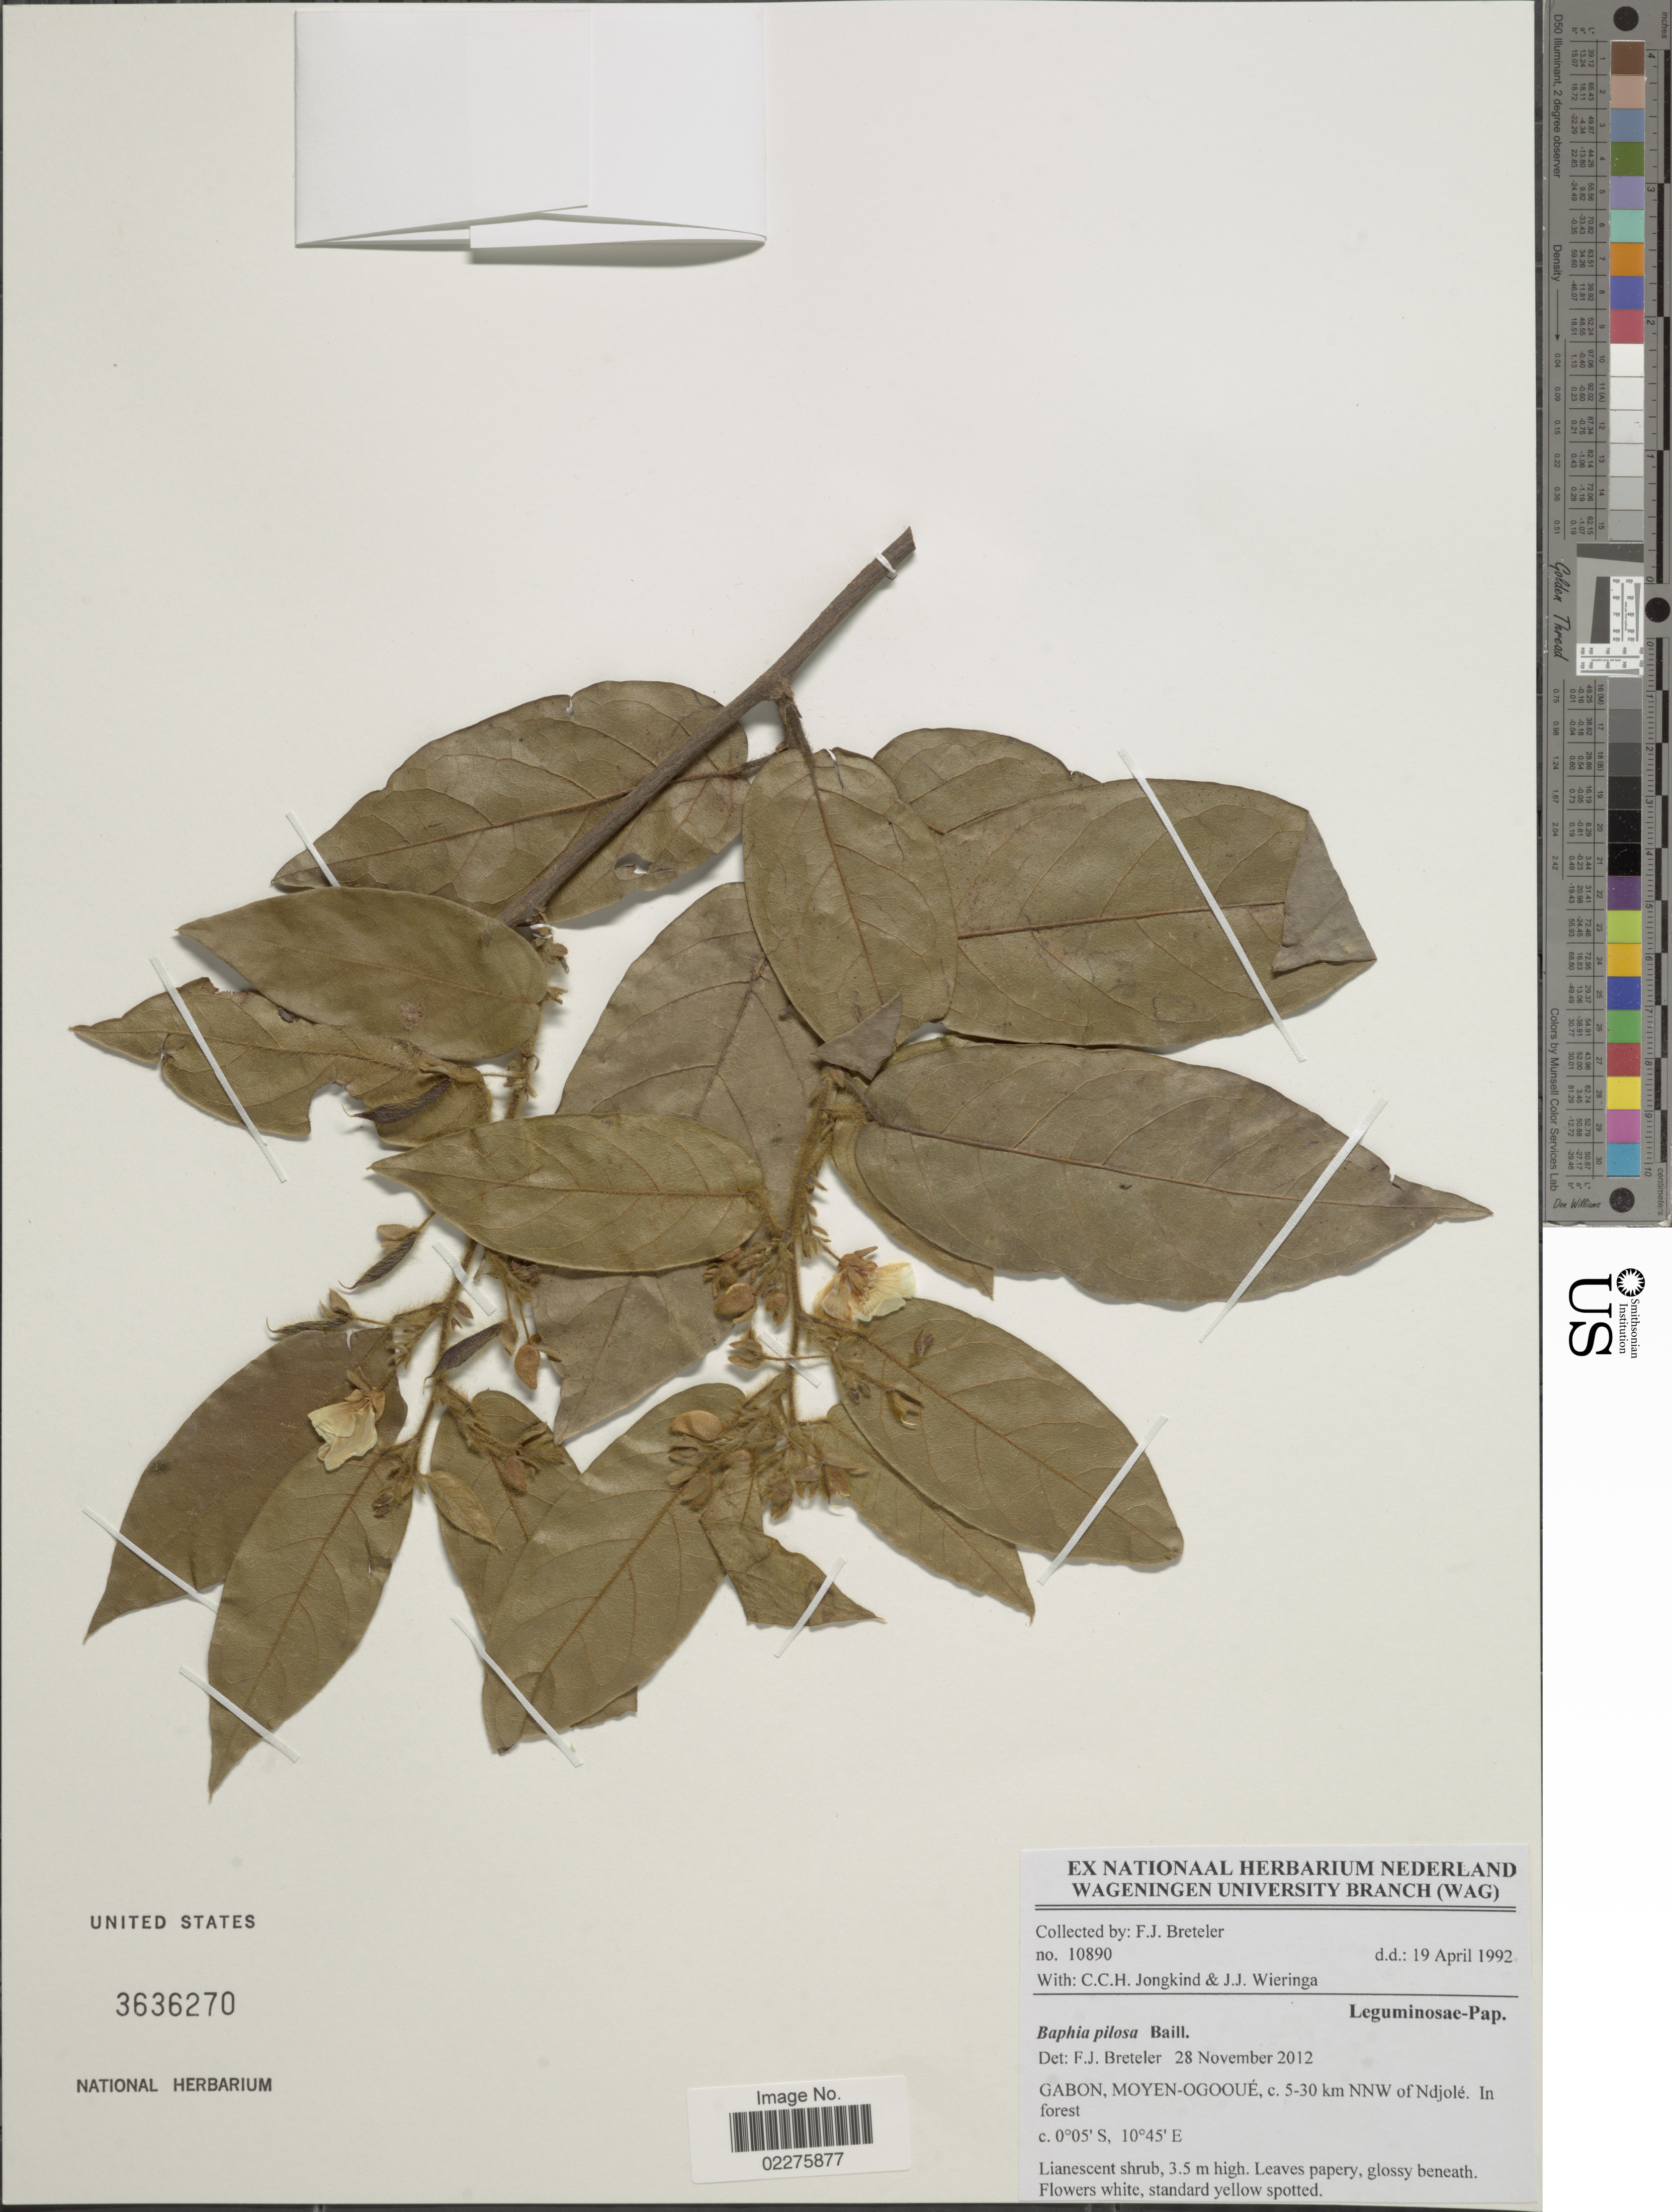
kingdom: Plantae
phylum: Tracheophyta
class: Magnoliopsida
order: Fabales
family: Fabaceae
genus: Baphia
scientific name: Baphia pilosa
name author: Baill.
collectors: F. J. Breteler, C. C. Jongkind & J. Wieringa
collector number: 10890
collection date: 1992-04-19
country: Gabon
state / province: Moyen-Ogooue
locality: C. 5-30 km NNW of Ndjole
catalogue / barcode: US 3636270